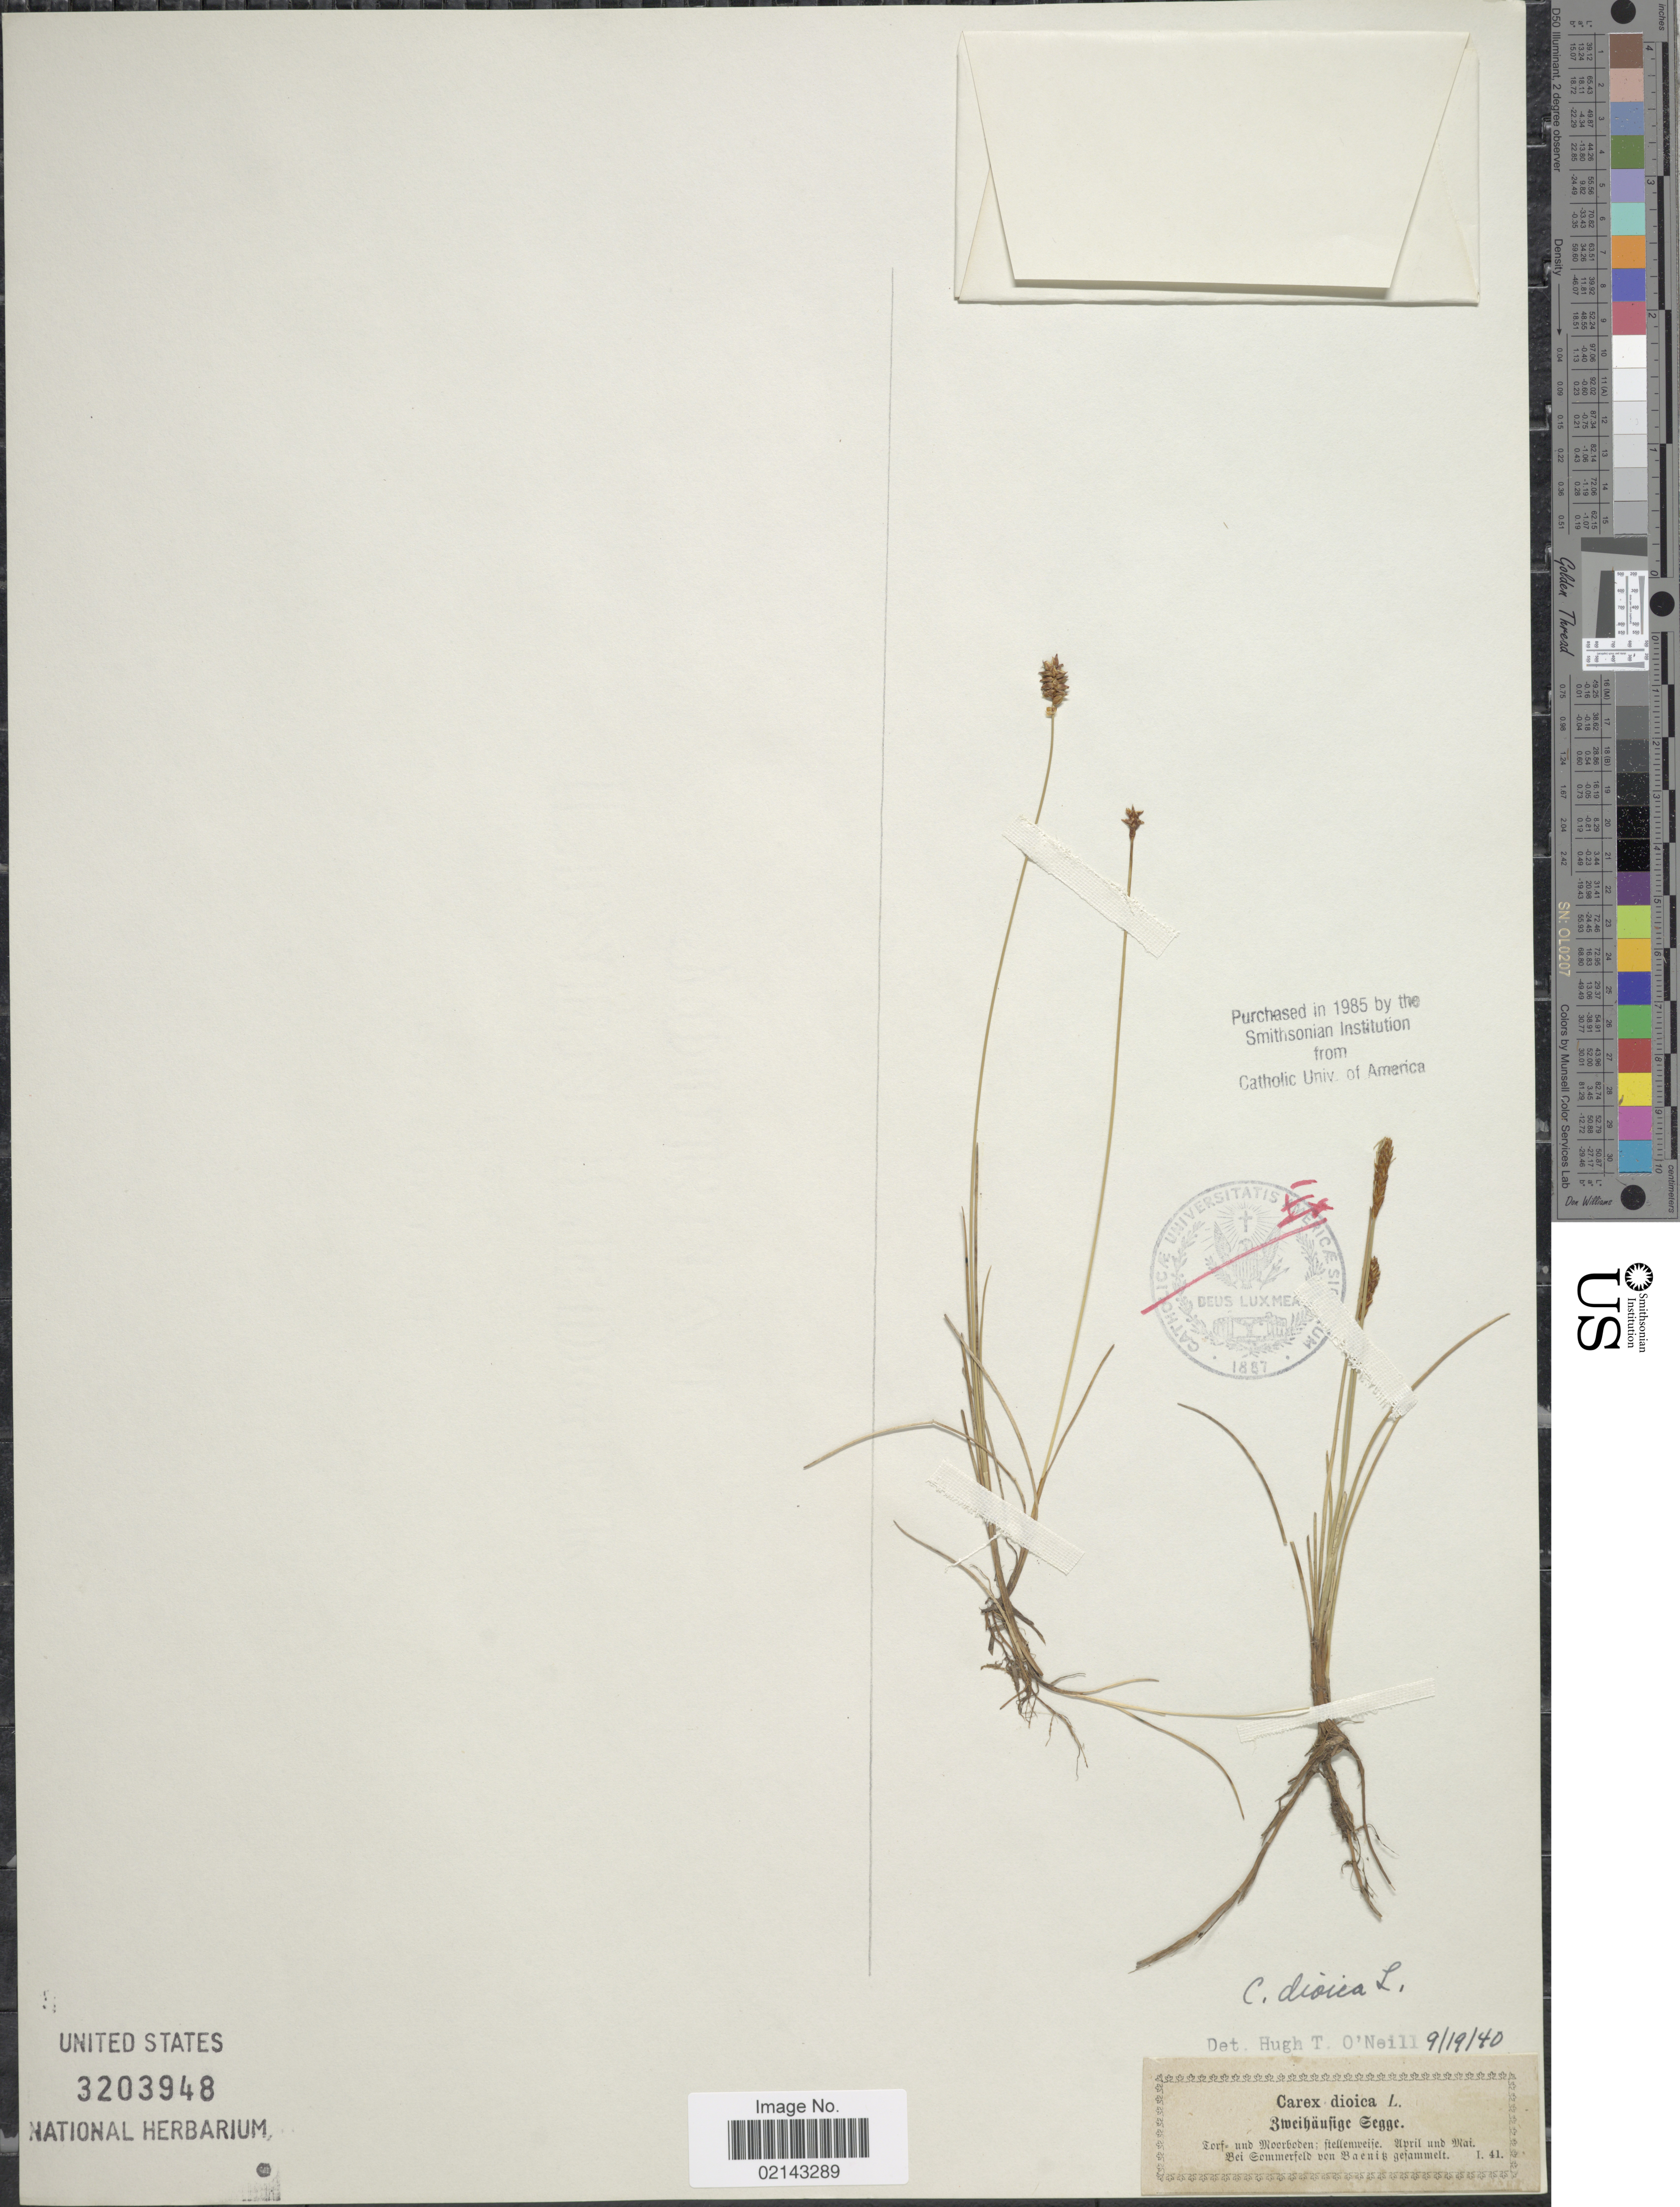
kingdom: Plantae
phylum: Tracheophyta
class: Liliopsida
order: Poales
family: Cyperaceae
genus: Carex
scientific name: Carex dioica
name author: L.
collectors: K. Baenitz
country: Poland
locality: Torf und Moorboden; stellenweije. Sommerfeld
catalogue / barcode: US 3203948